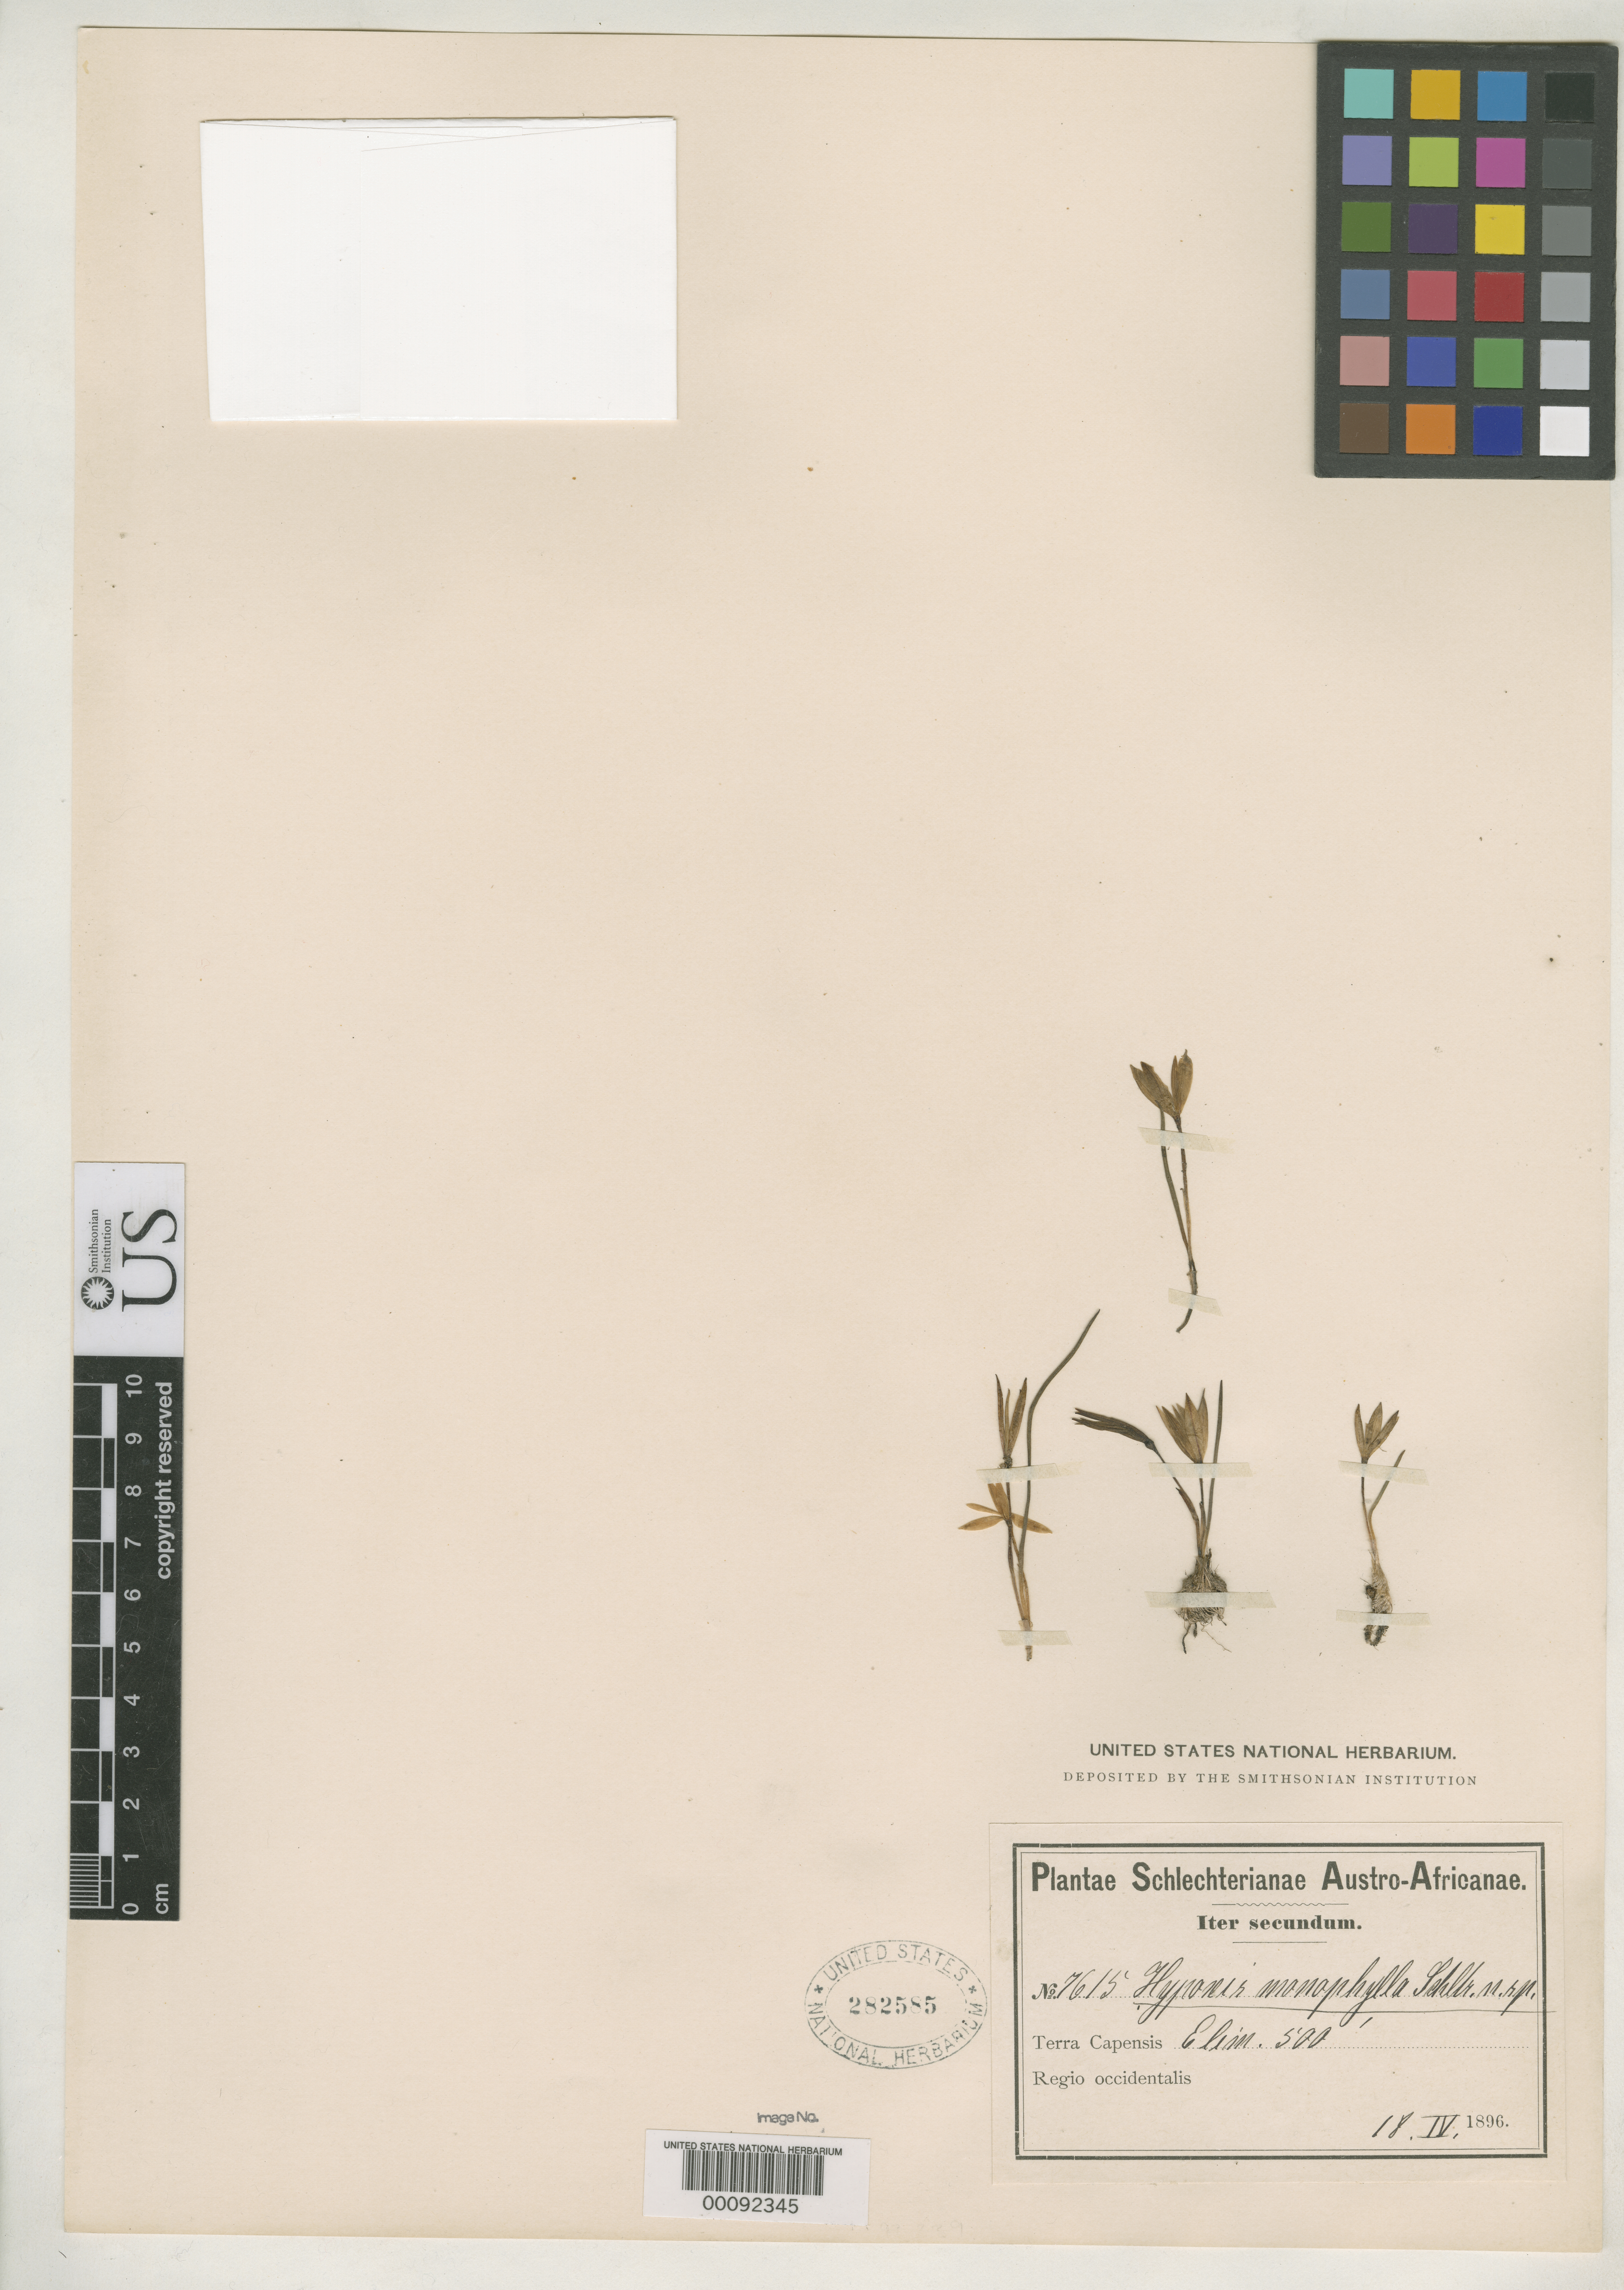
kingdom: Plantae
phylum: Tracheophyta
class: Liliopsida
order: Asparagales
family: Hypoxidaceae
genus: Hypoxis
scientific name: Hypoxis monophylla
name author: Schltr. ex Baker in Dyer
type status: Type Material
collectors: F. R. R. Schlechter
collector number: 7615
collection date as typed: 18 Apr 1896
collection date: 1896-04-18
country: South Africa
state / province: Western Cape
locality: Elim.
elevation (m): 152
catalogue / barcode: US 282585